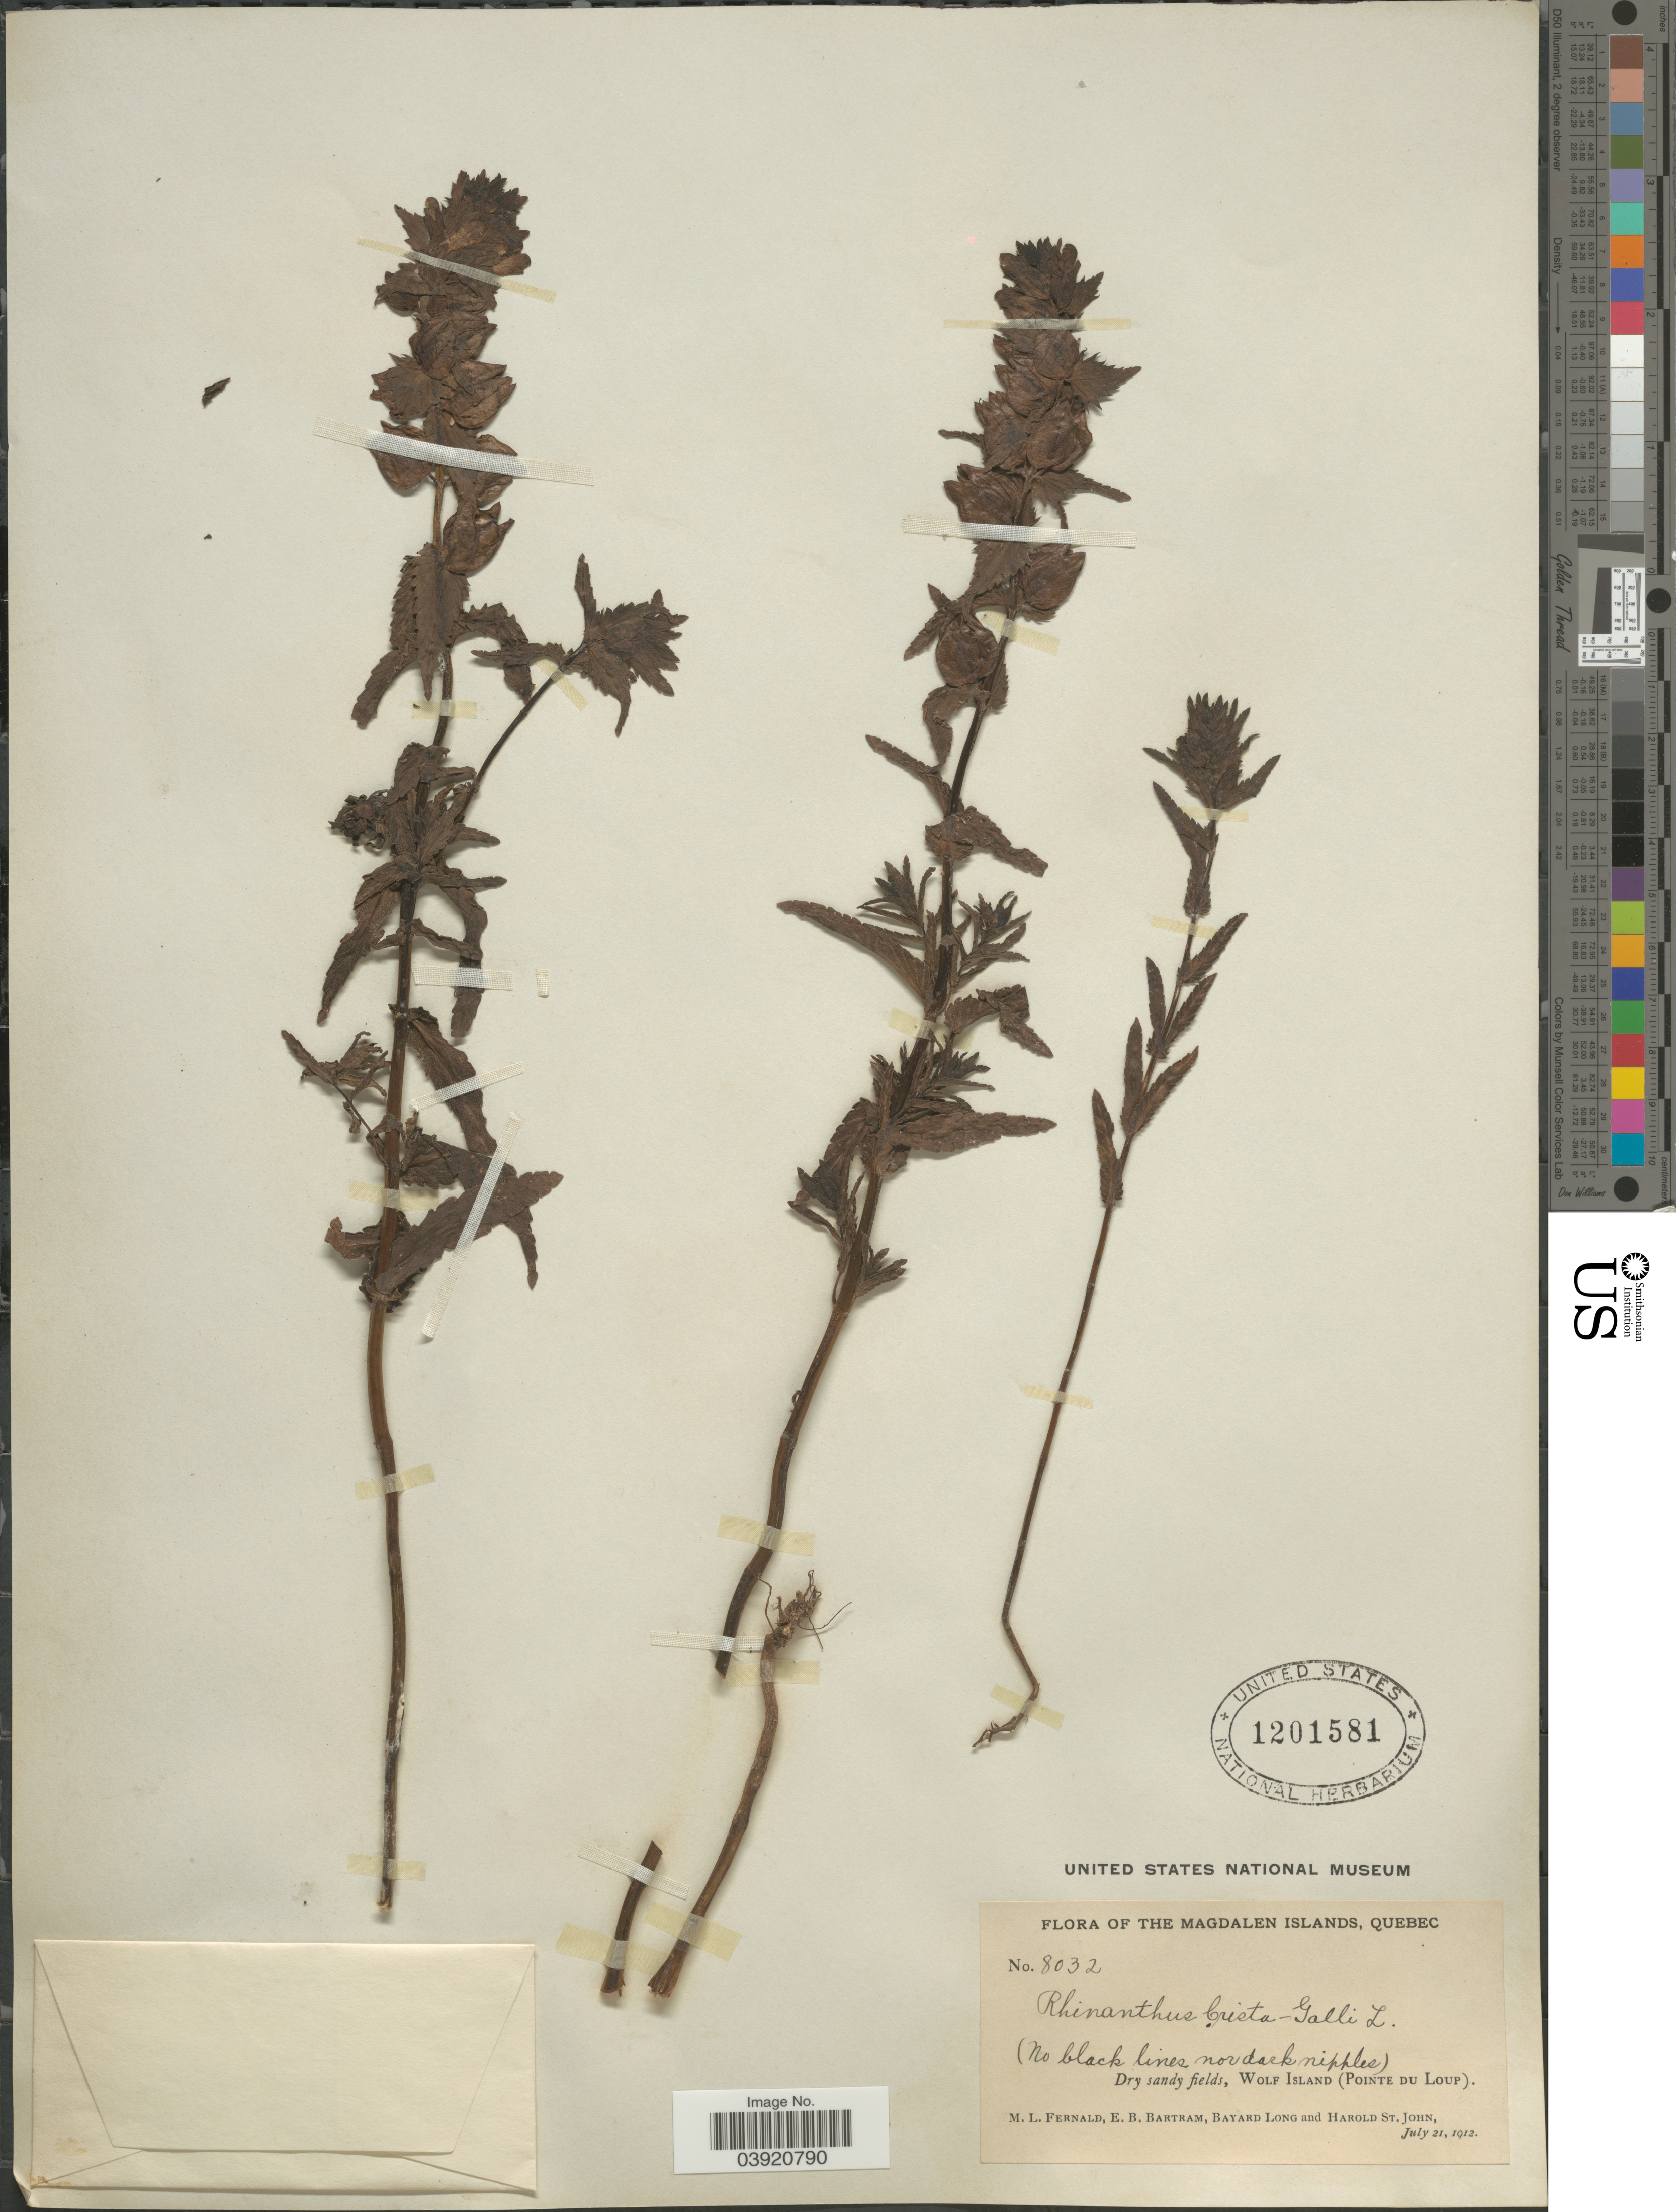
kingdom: Plantae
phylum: Tracheophyta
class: Magnoliopsida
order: Lamiales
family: Orobanchaceae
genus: Rhinanthus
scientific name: Rhinanthus crista-galli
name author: L.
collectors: M. L. Fernald, E. B. Bartram, B. Long & H. St. John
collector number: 8032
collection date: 1912-07-21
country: Canada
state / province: Quebec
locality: The Magdalen Islands. Wolf Island (Pointe du Loup).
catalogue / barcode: US 1201581